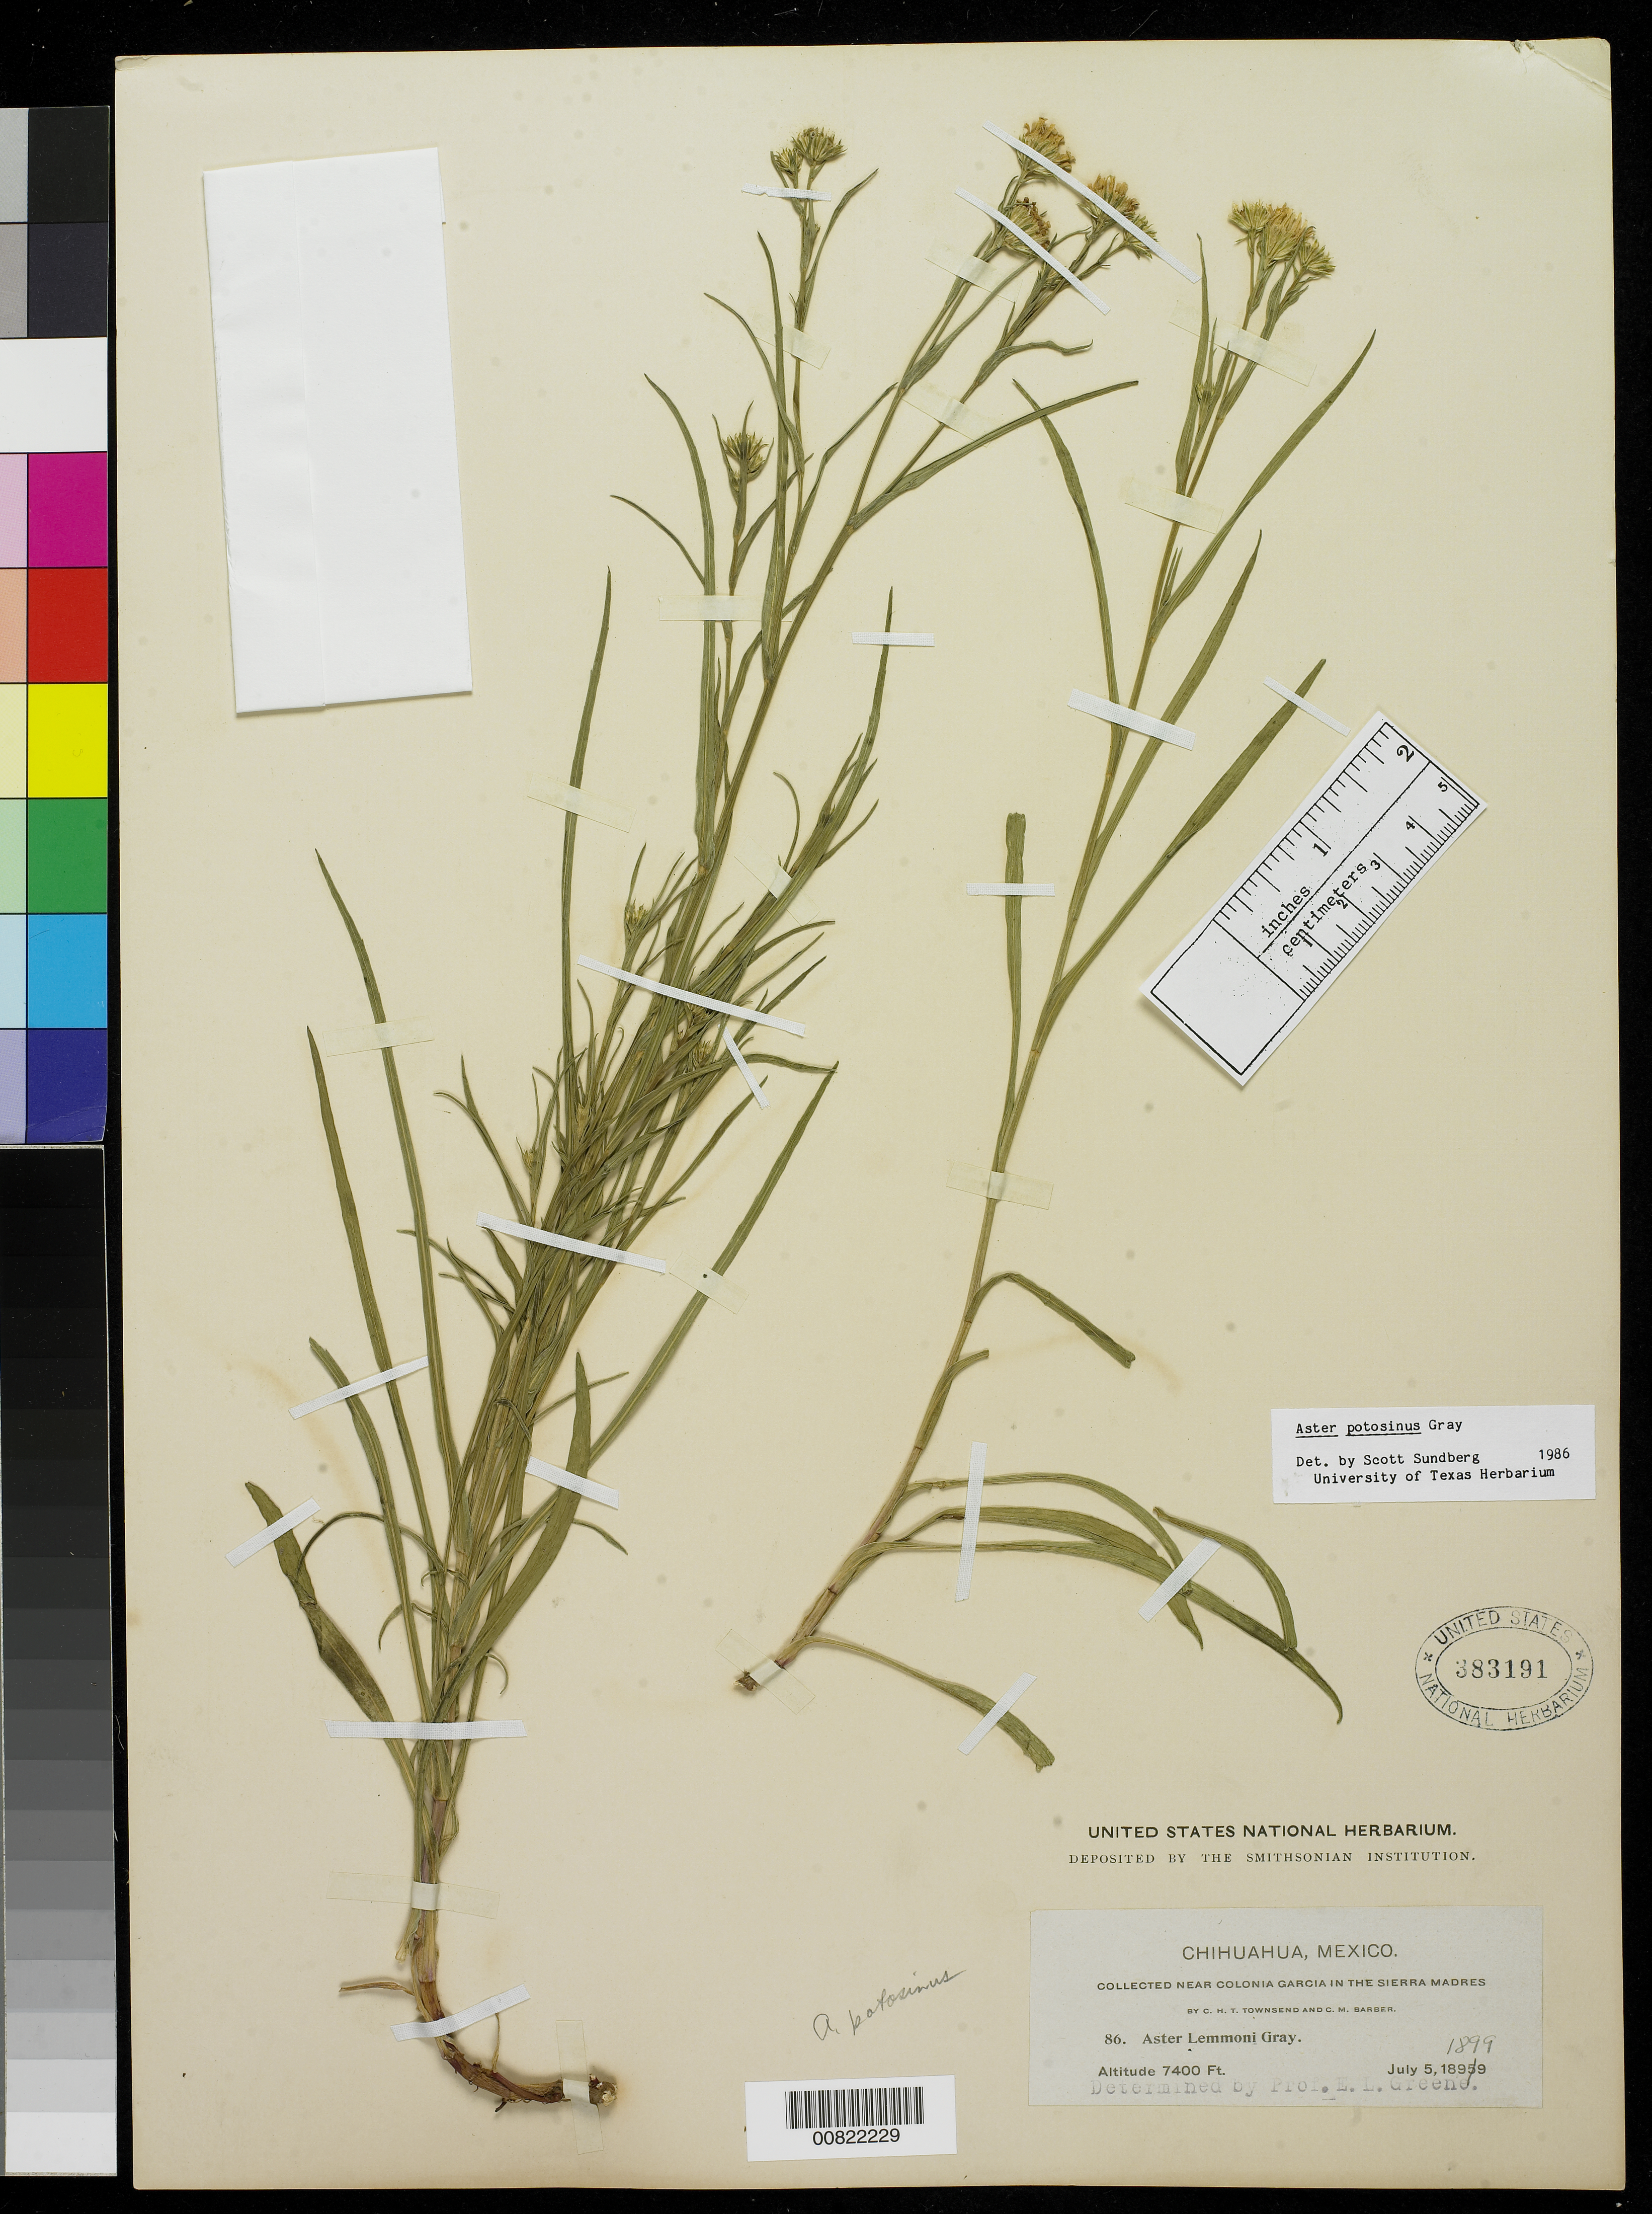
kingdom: Plantae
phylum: Tracheophyta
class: Magnoliopsida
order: Asterales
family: Asteraceae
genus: Symphyotrichum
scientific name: Symphyotrichum potosinum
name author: (A. Gray) G.L. Nesom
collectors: C. H. T. Townsend & C. Barber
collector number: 86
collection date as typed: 05 Jul 1899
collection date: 1899-07-05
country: Mexico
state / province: Chihuahua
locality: Near Colonia García in the Sierra Madre, Chihuahua.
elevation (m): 2256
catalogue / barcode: US 383191